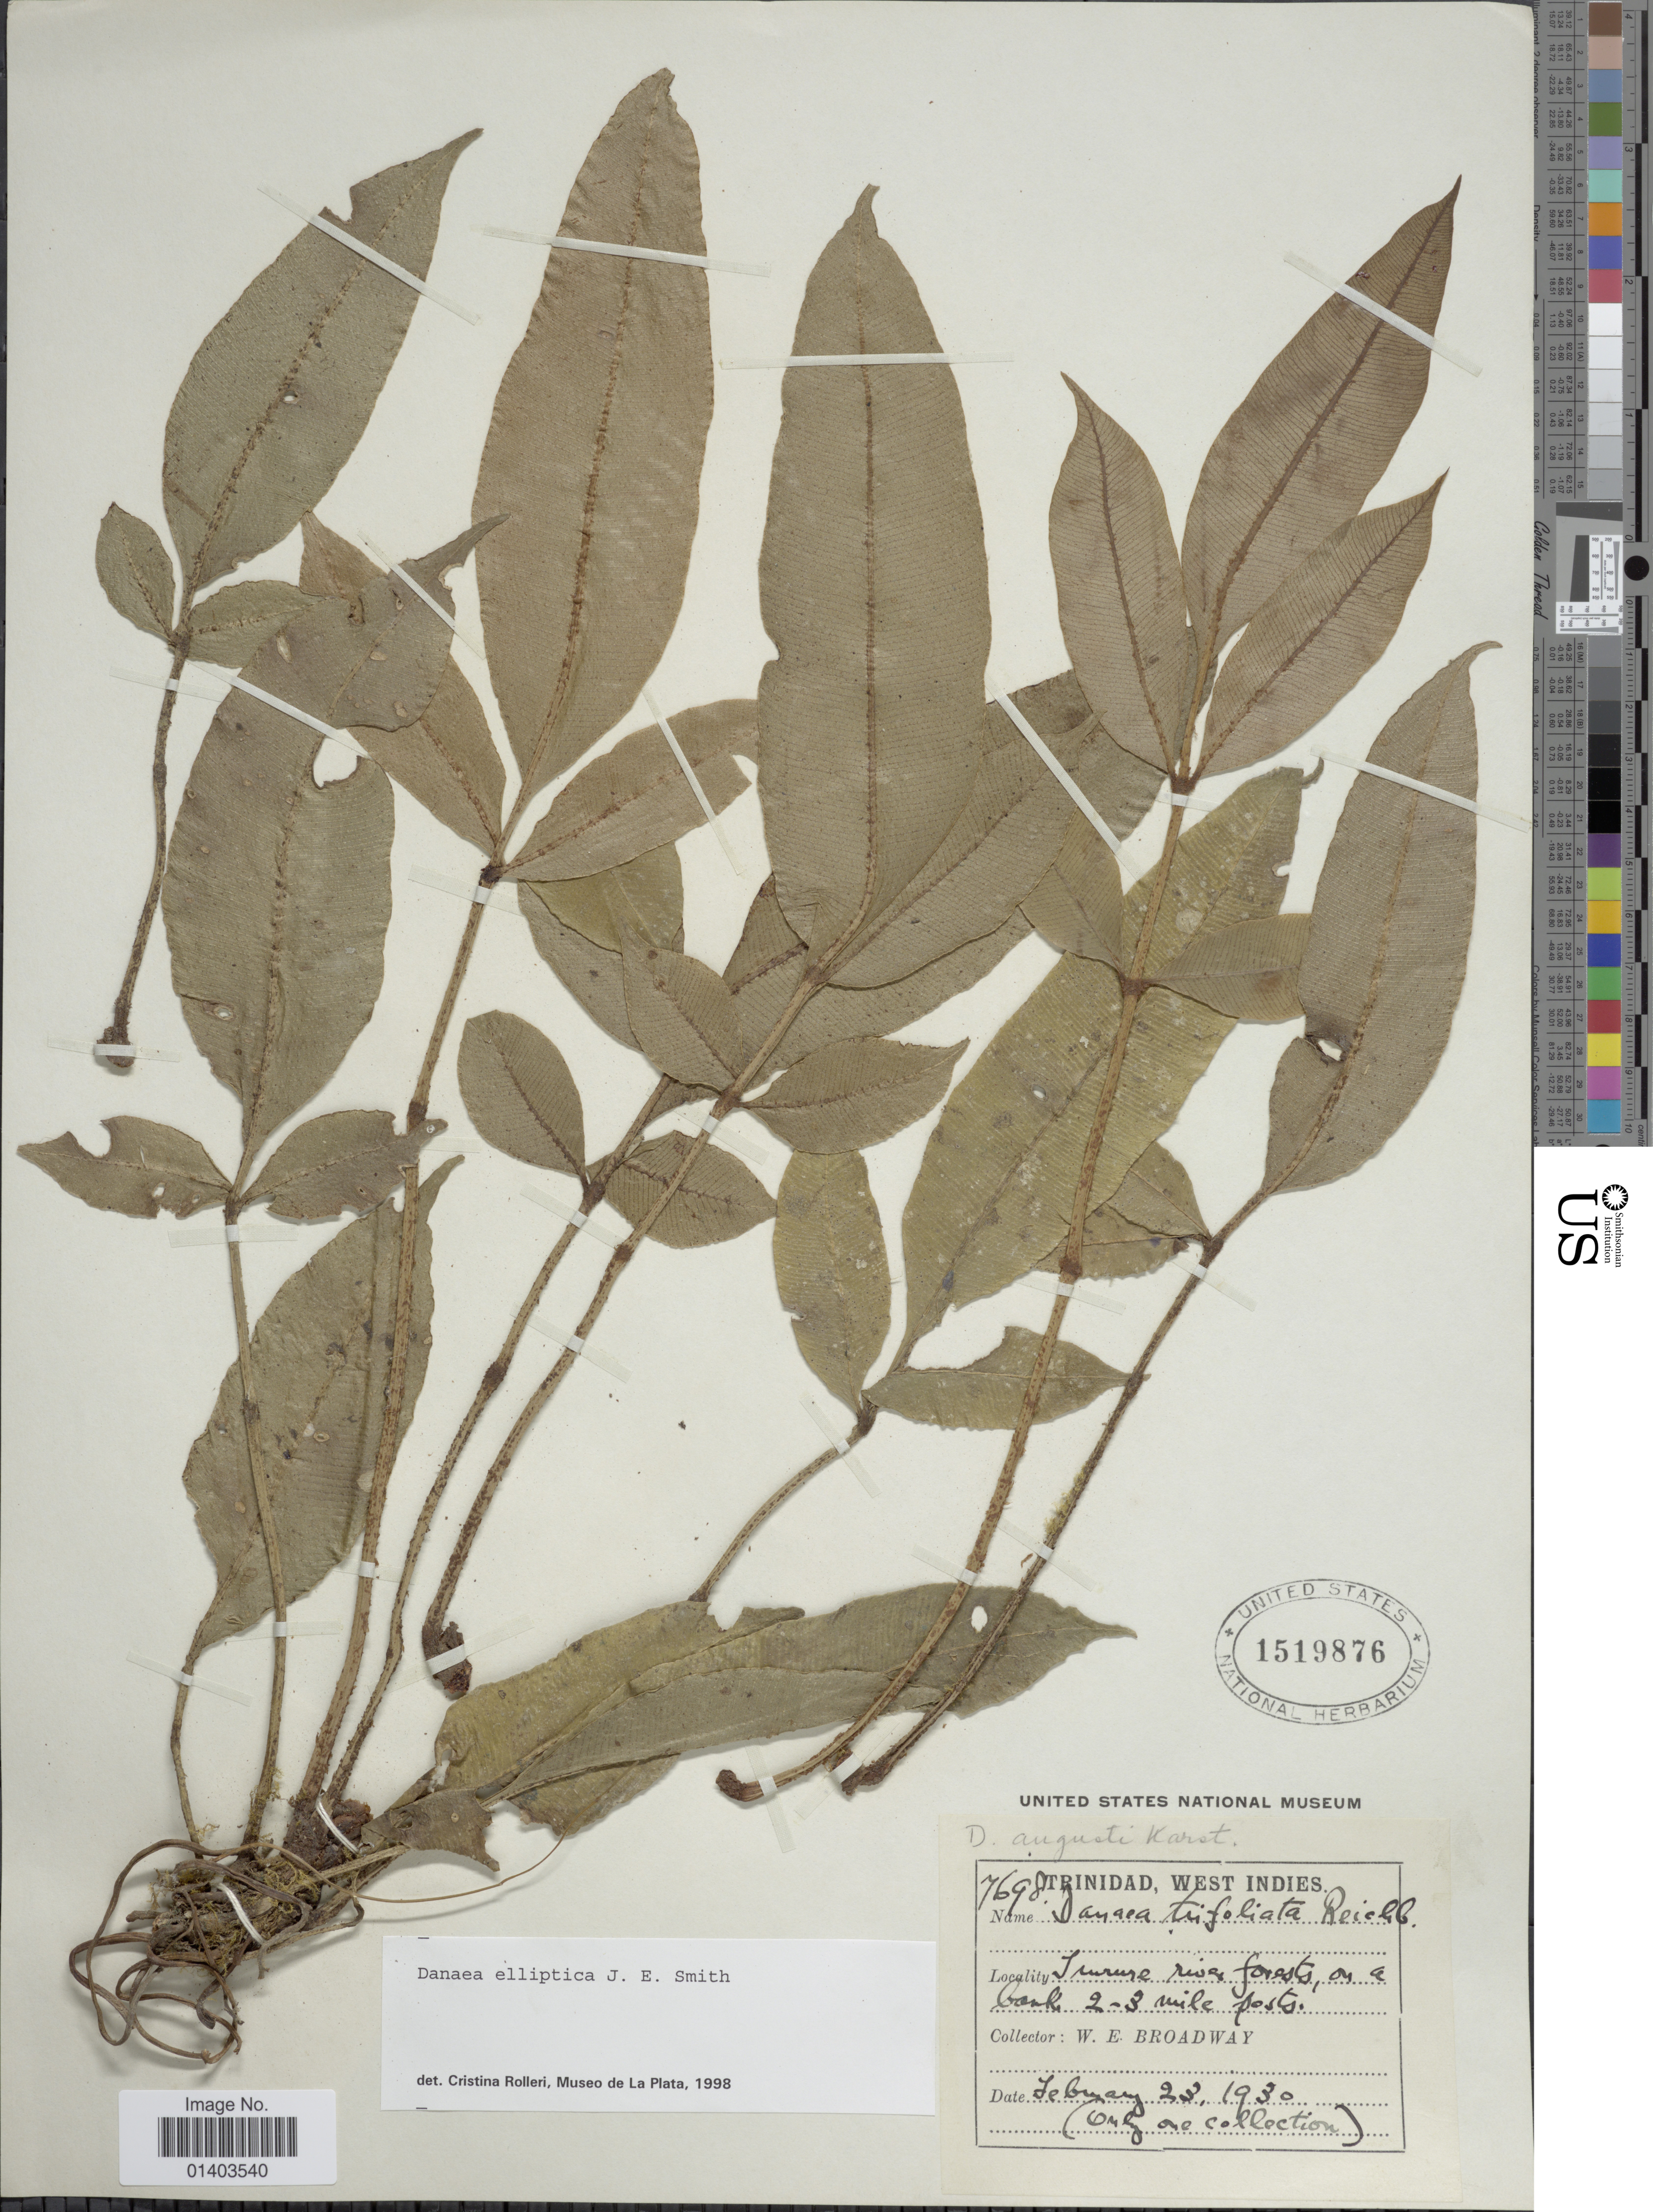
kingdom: Plantae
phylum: Tracheophyta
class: Polypodiopsida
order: Marattiales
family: Marattiaceae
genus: Danaea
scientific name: Danaea elliptica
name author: Sm.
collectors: W. E. Broadway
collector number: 7698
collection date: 1930-02-23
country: Trinidad and Tobago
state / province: Trinidad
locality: West Indies, Turure river forest, on a bank 2-3 mile post.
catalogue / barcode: US 1519876